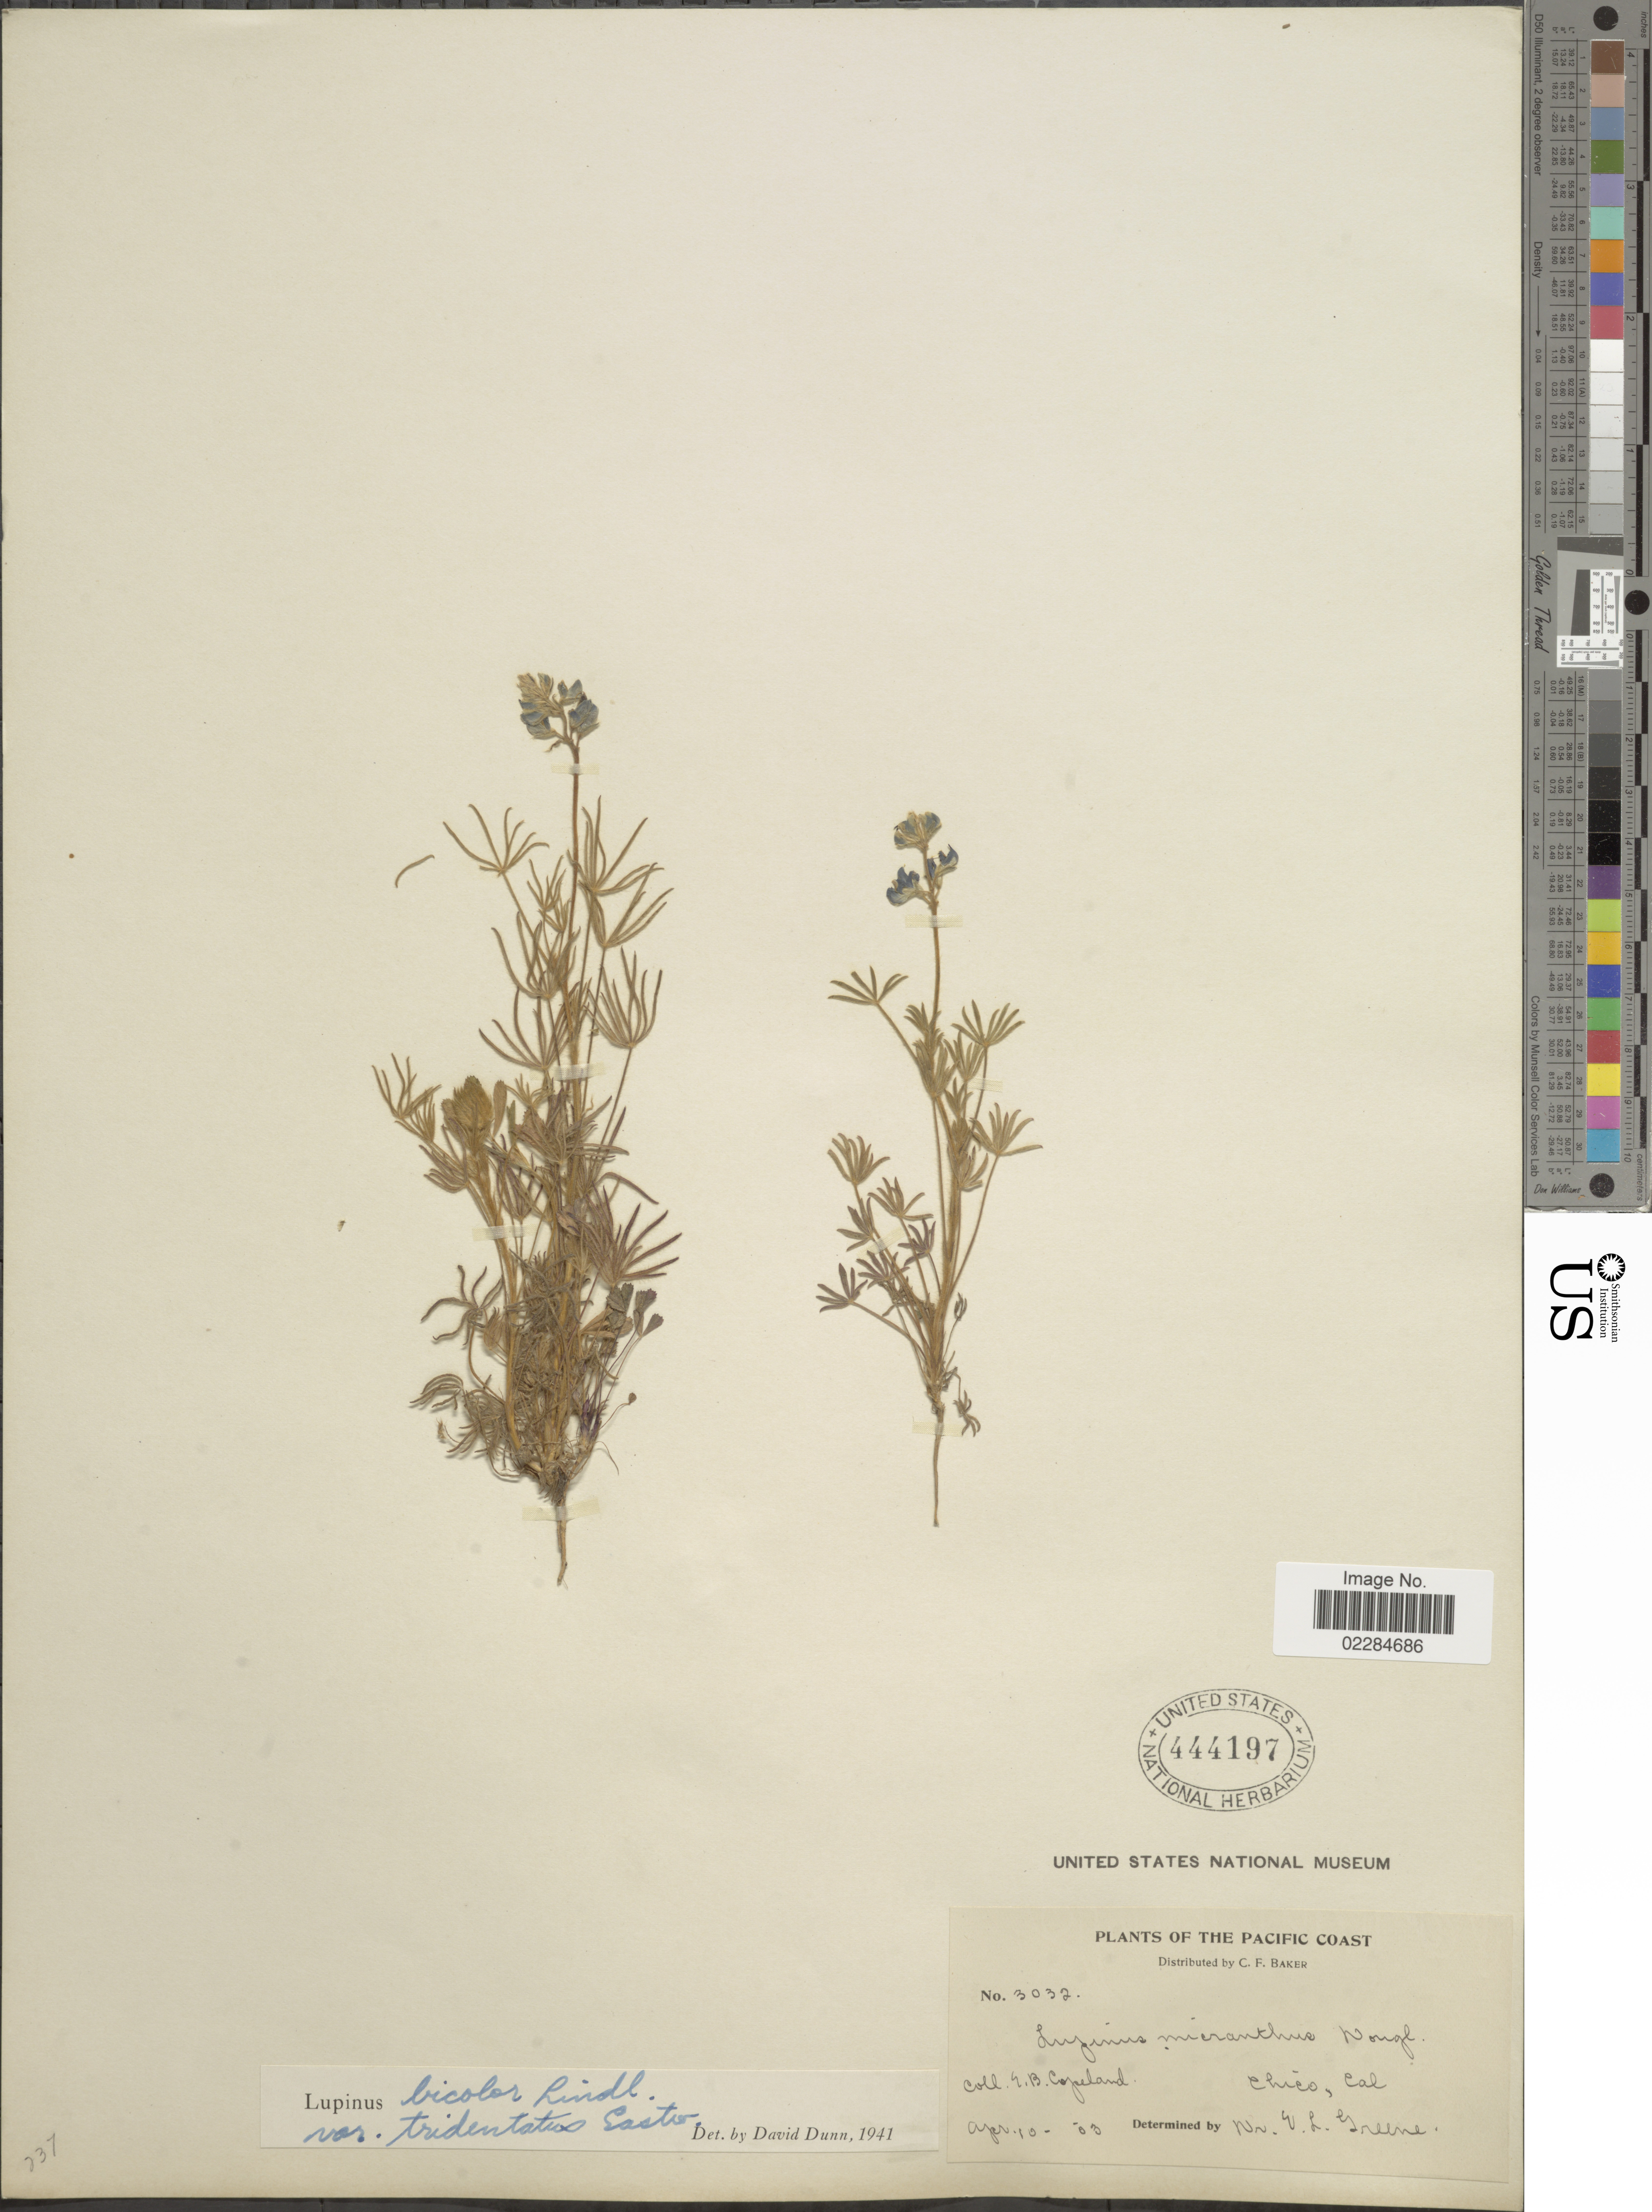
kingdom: Plantae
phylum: Tracheophyta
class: Magnoliopsida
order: Fabales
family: Fabaceae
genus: Lupinus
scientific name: Lupinus bicolor var. tridentatus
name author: Lindl.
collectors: E. B. Copeland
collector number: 3032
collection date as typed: Transcribed d/m/y: 10/4/3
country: United States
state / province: California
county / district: Butte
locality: The Pacific Coast. Chico, Cal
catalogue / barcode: US 444197